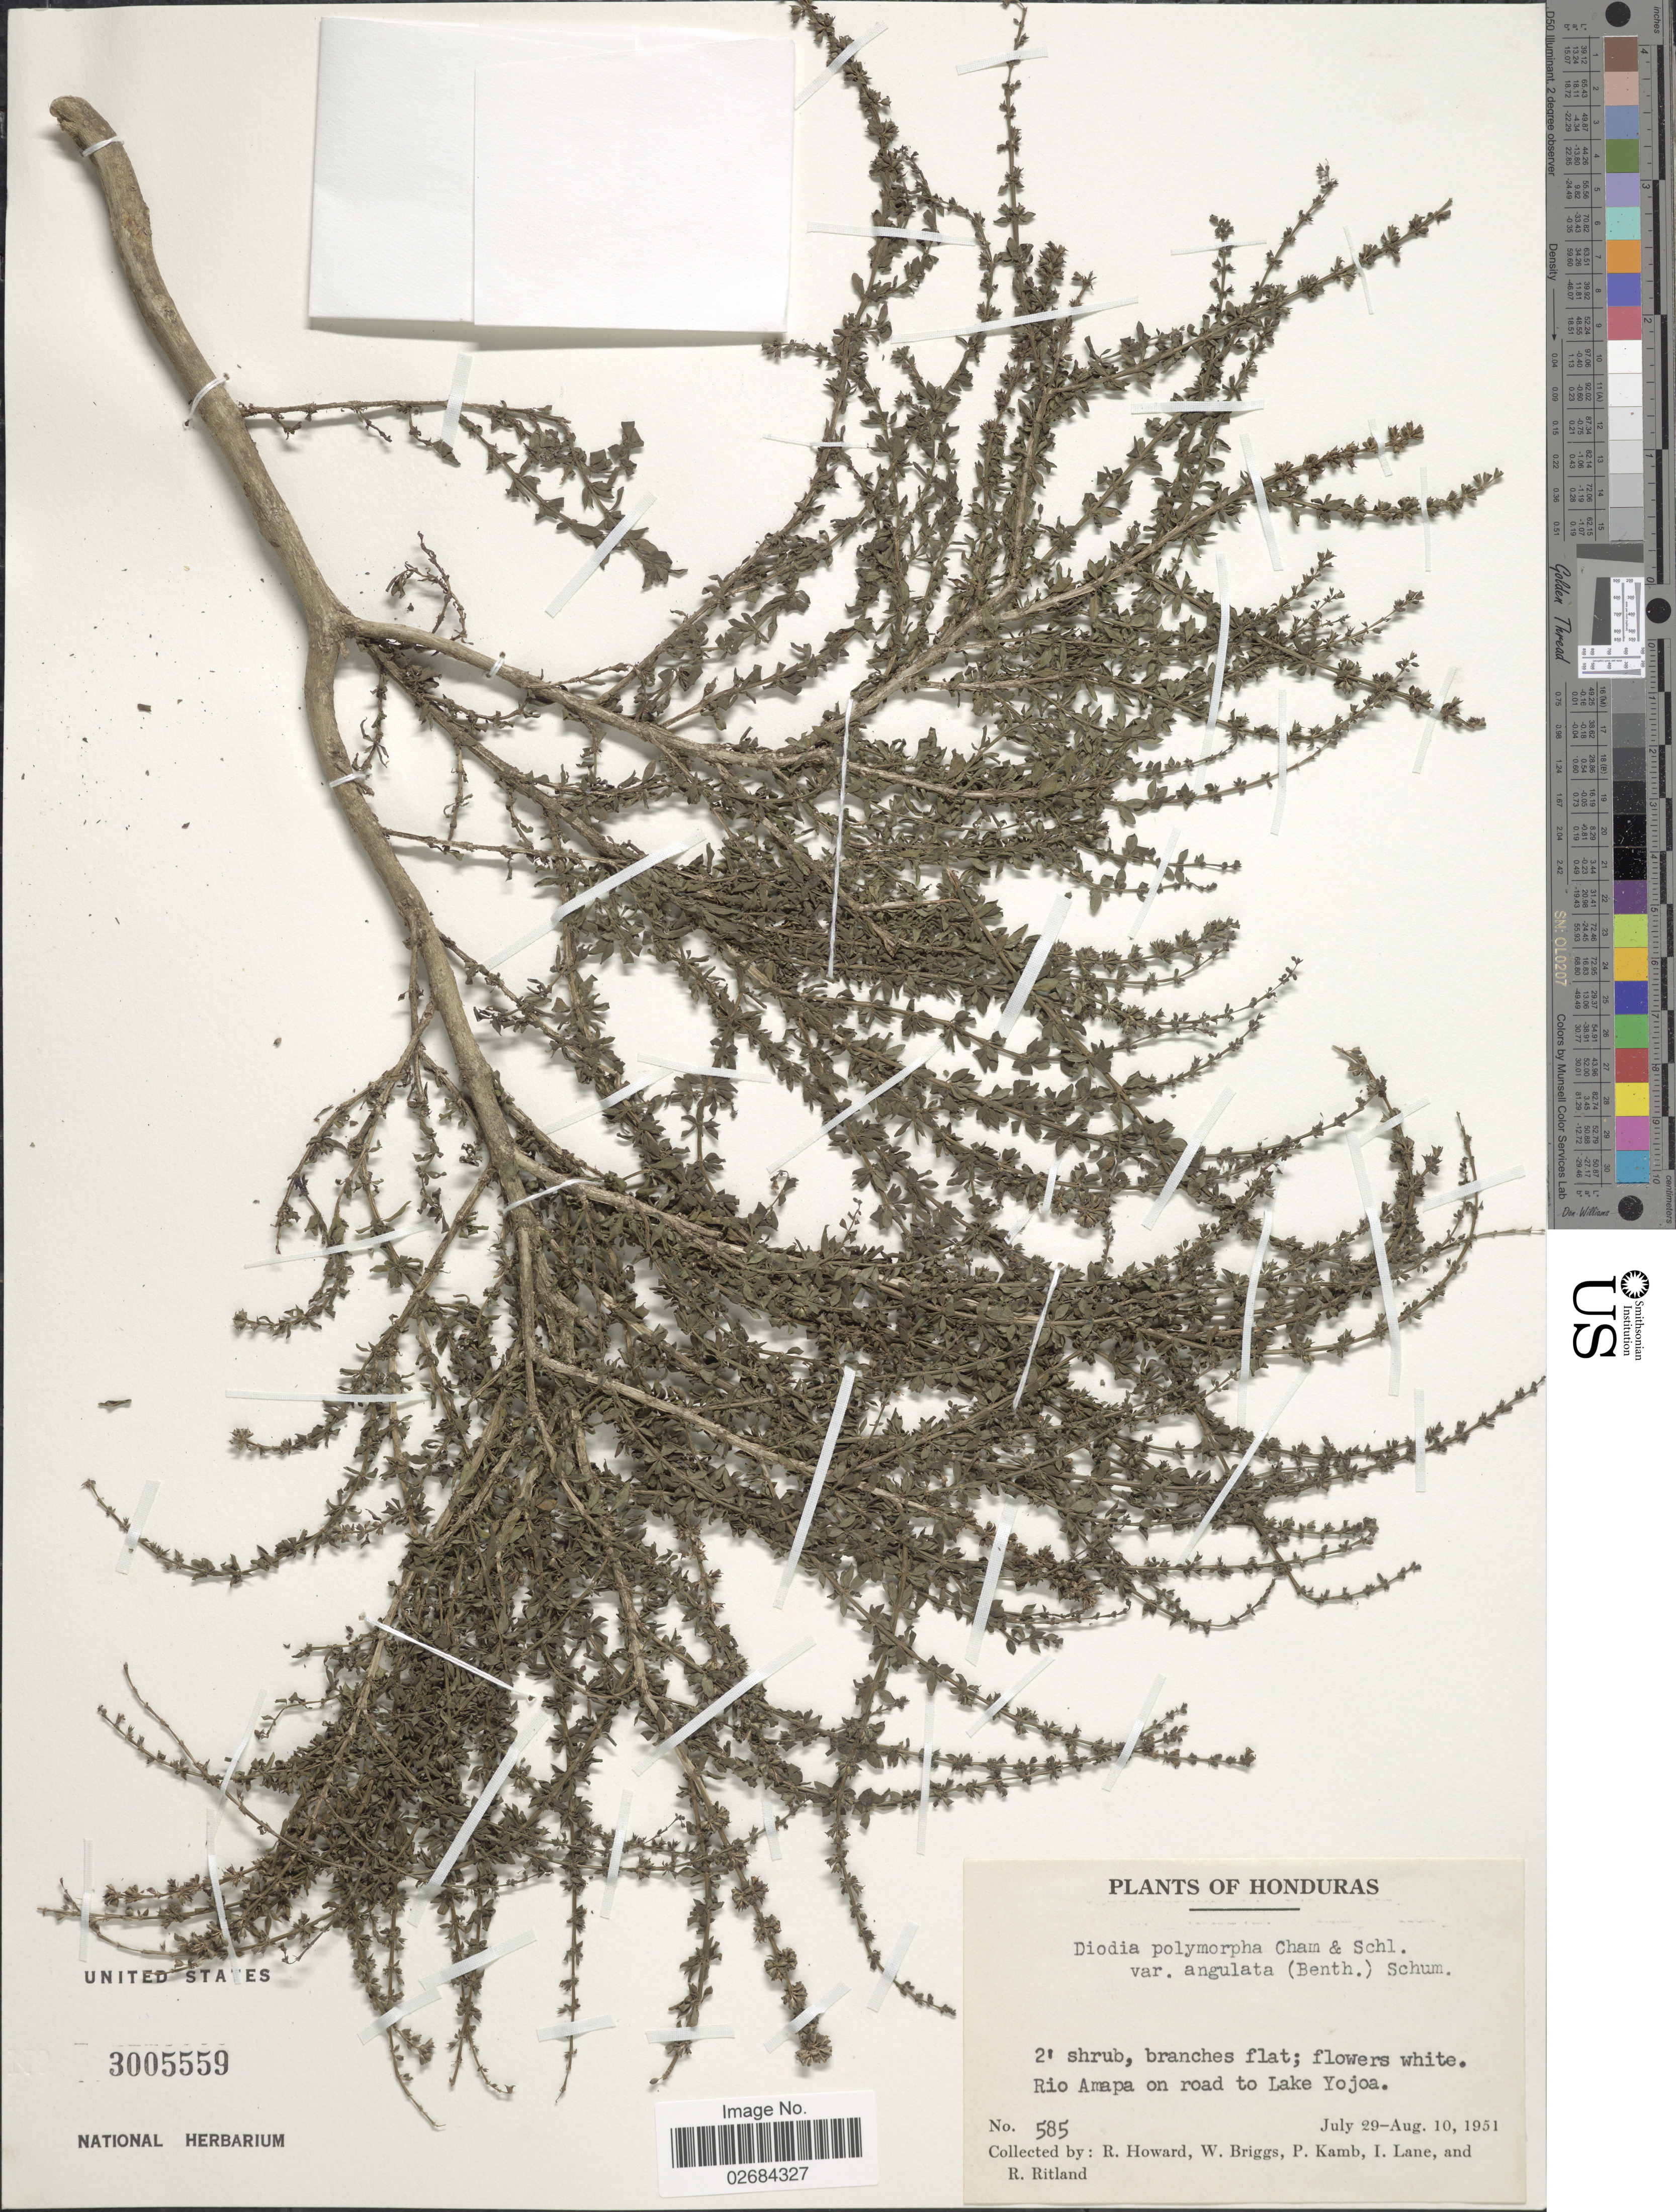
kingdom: Plantae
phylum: Tracheophyta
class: Magnoliopsida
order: Gentianales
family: Rubiaceae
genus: Diodia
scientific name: Diodia brasiliensis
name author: Spreng.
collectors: R. Howard, W. Briggs, P. Kamb, I. Lane & R. Ritland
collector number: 585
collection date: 1951-07-29/1951-08-10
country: Honduras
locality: Rio Amapa on road to Lake Yojoa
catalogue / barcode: US 3005559